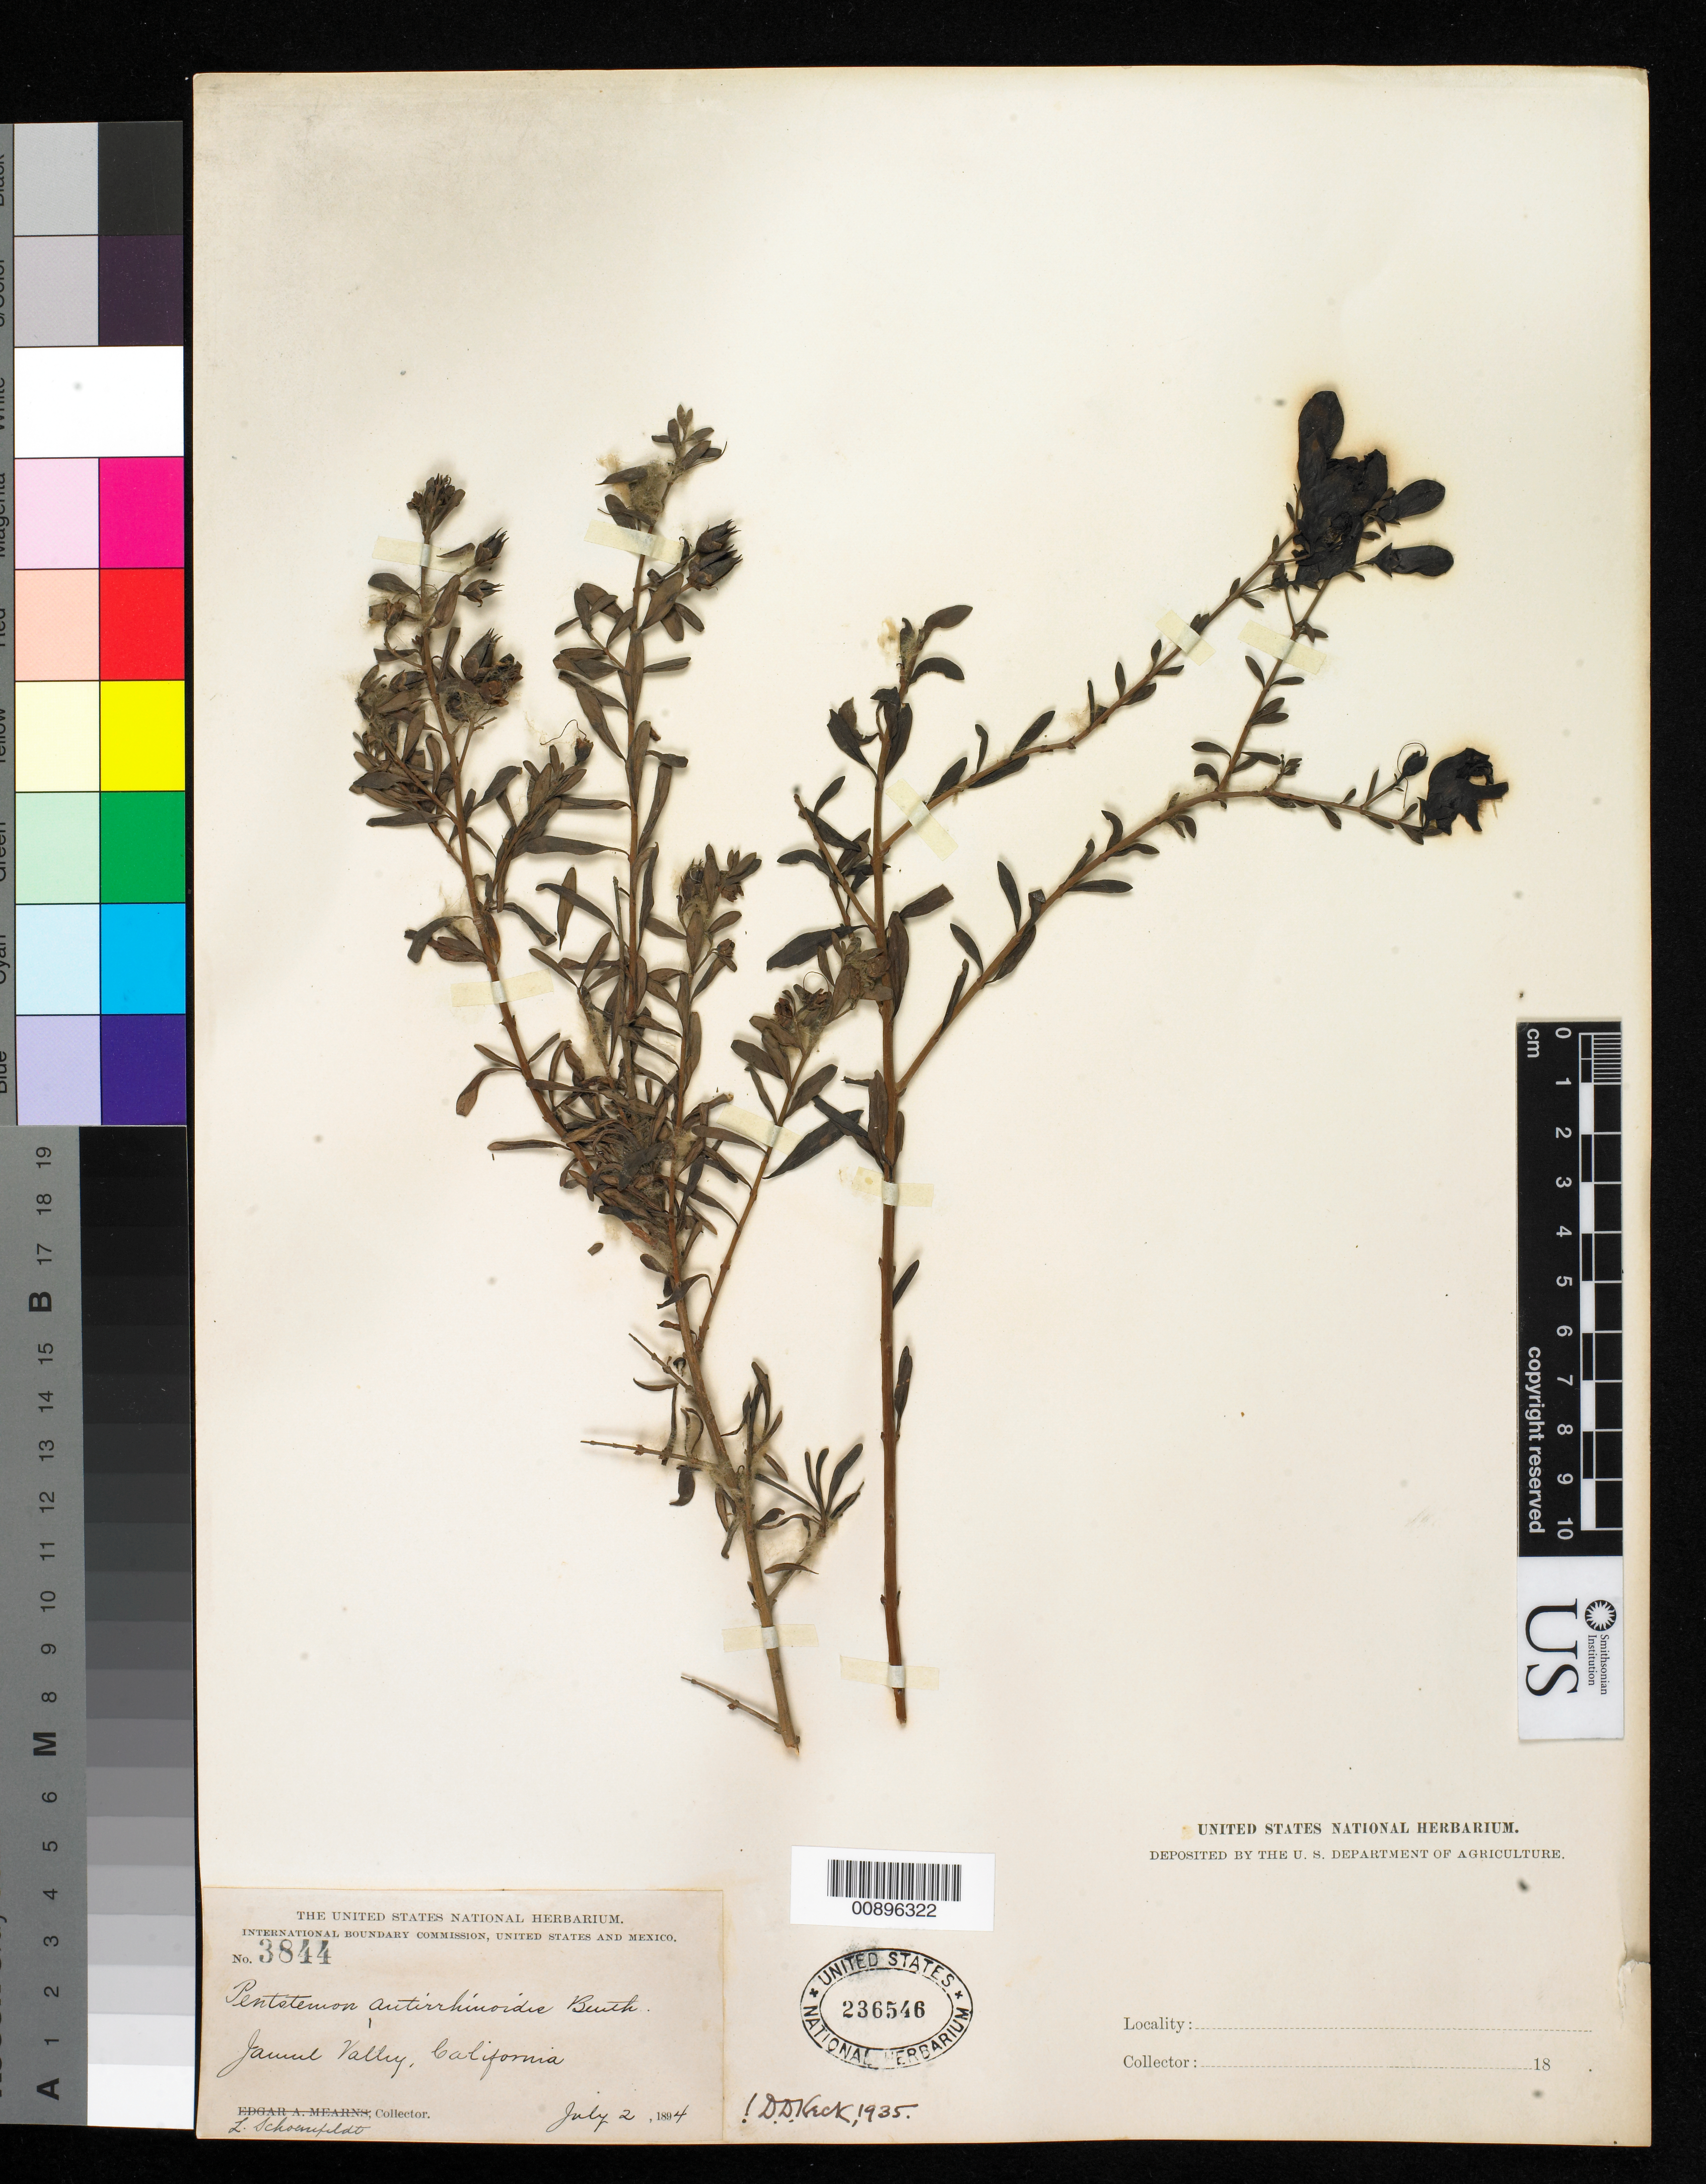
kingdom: Plantae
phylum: Tracheophyta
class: Magnoliopsida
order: Lamiales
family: Plantaginaceae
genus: Penstemon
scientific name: Penstemon antirrhinoides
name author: Benth.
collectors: L. Schoenfeldt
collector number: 3844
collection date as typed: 02 Jul 1894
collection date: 1894-07-02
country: United States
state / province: California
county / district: San Diego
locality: Jamul Valley, California.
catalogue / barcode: US 236546